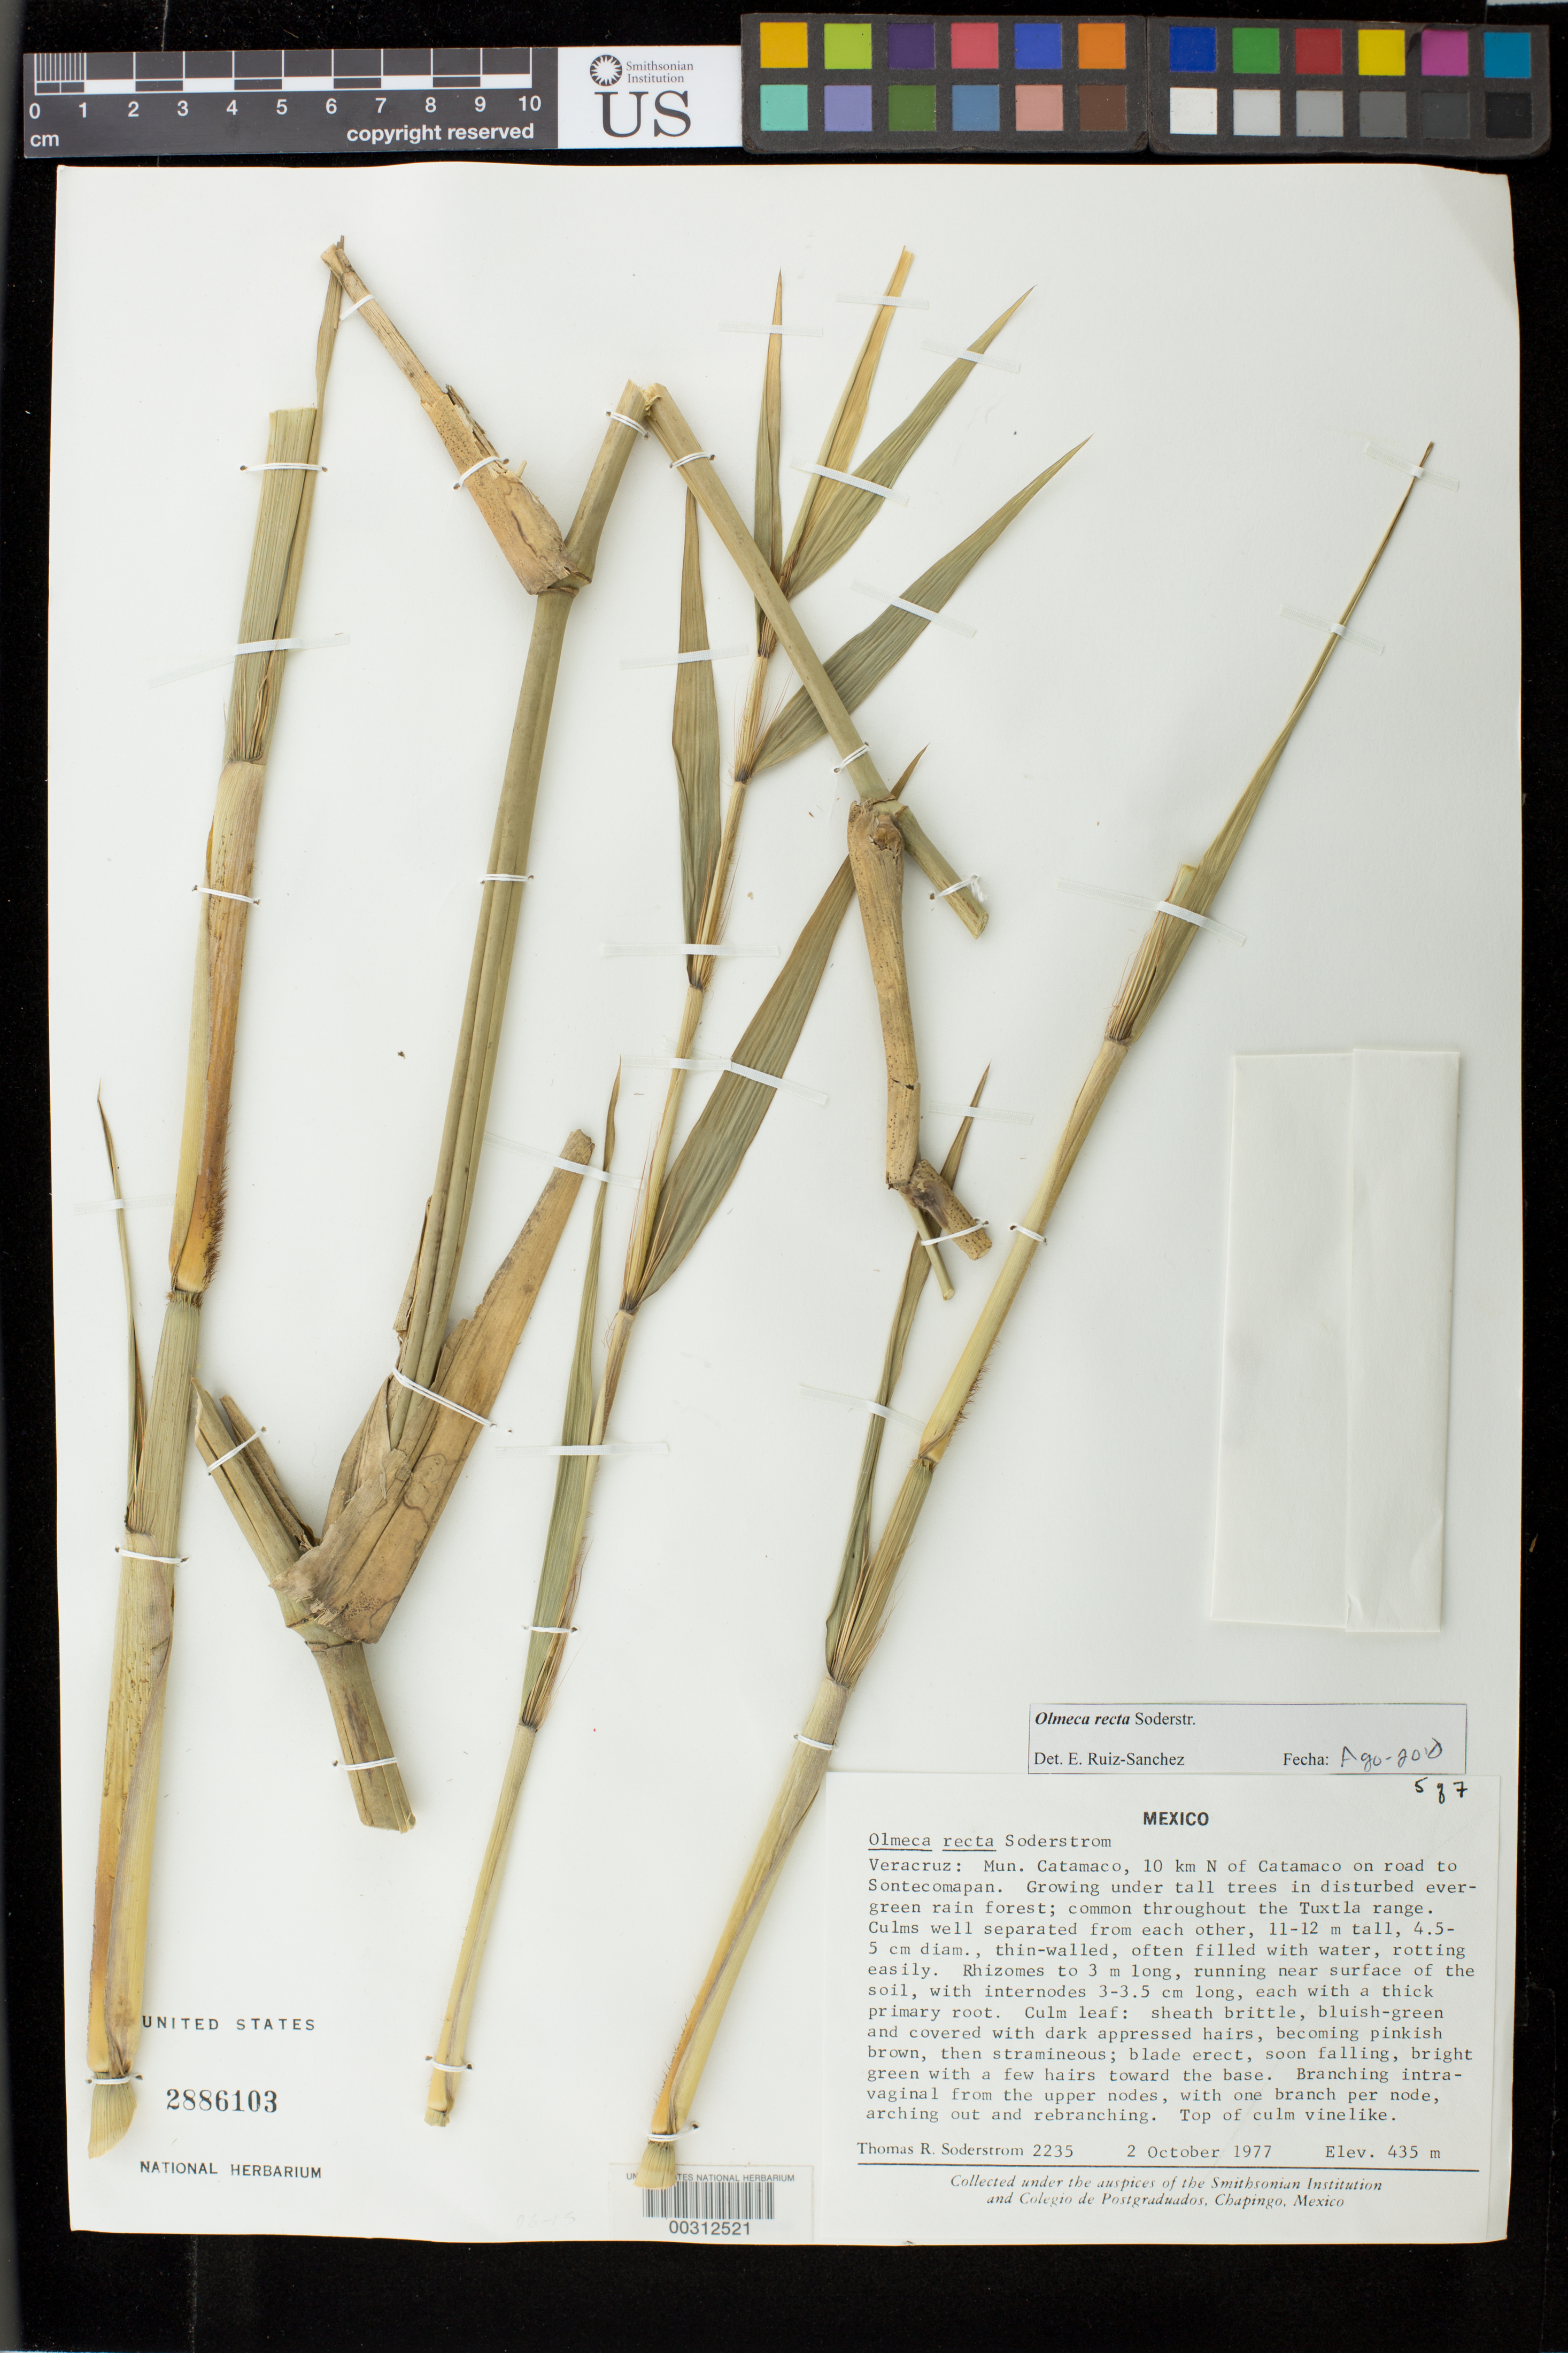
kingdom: Plantae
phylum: Tracheophyta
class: Liliopsida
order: Poales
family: Poaceae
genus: Olmeca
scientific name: Olmeca recta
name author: Soderstr.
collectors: T. R. Soderstrom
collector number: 2235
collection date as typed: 02 Oct 1977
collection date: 1977-10-02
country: Mexico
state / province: Veracruz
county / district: Catemaco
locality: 10 km N of Catamaco on road to Sontecomapan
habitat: under tall trees in disturbed evergreen rain forest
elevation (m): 435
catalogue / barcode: US 2886103